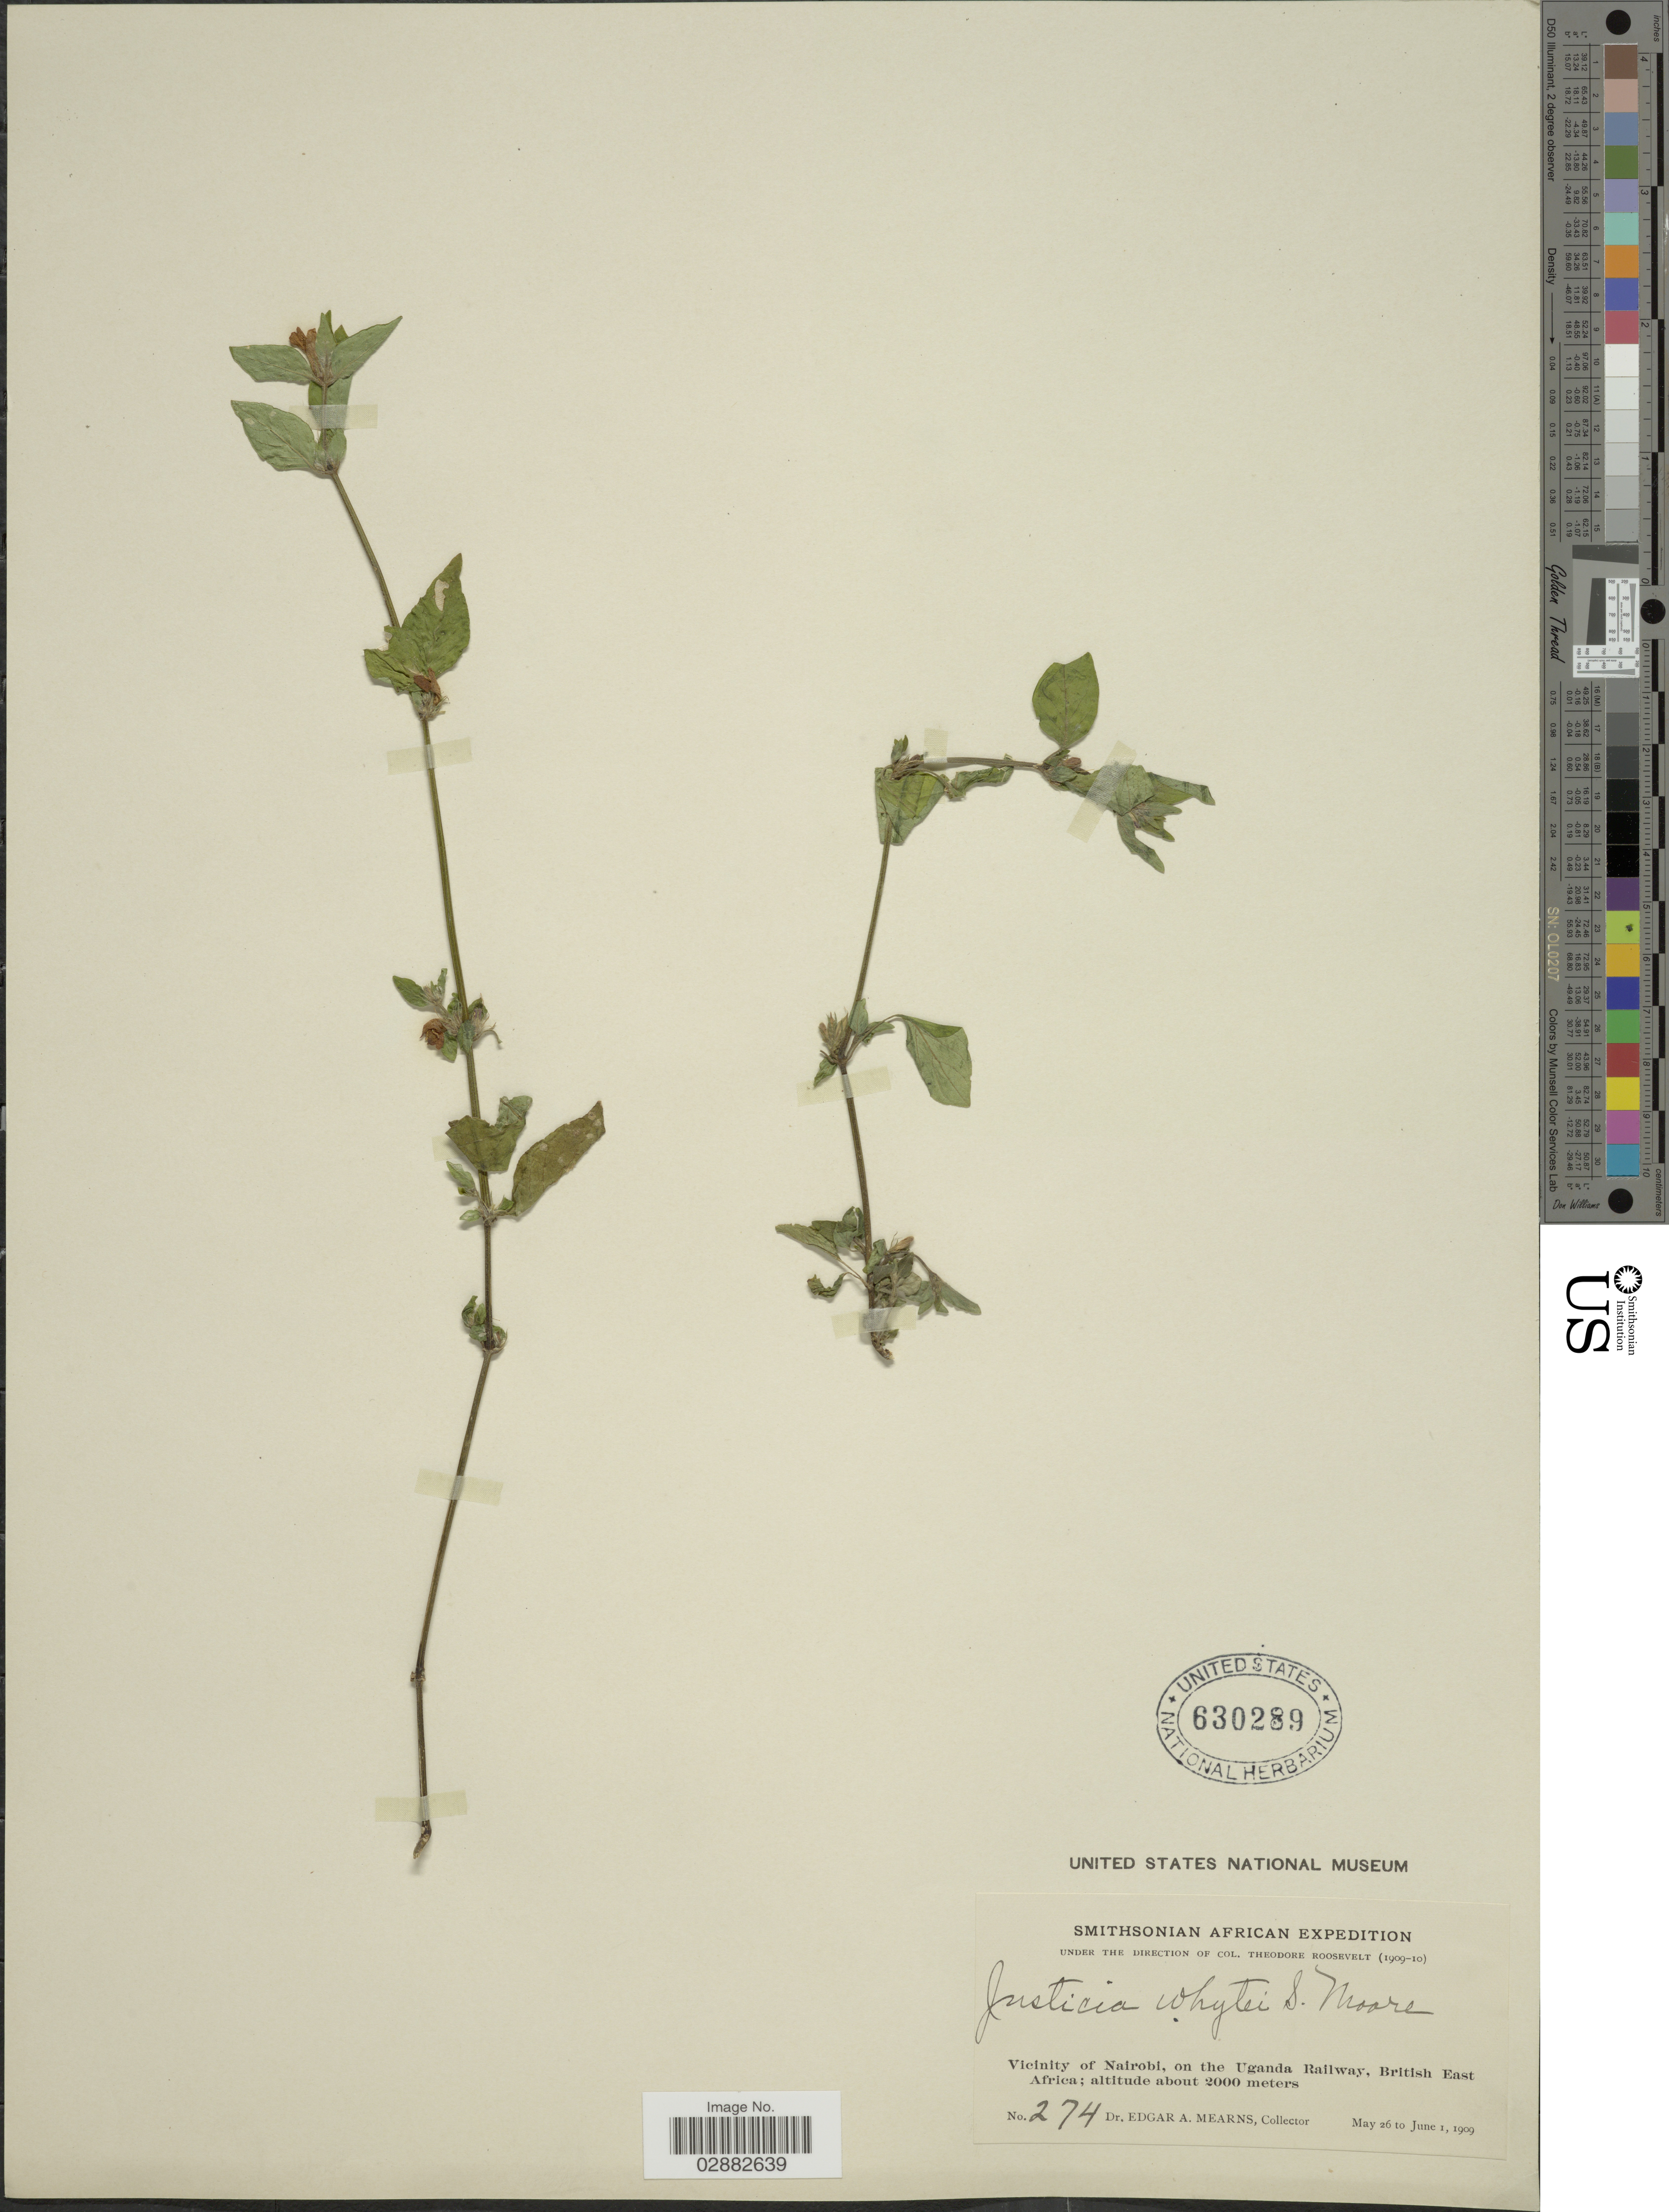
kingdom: Plantae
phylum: Tracheophyta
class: Magnoliopsida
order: Lamiales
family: Acanthaceae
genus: Justicia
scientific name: Justicia whytei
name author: S. Moore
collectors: E. A. Mearns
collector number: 274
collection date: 1909-05-26/1909-06-01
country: Kenya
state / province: Nairobi Area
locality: Vicinity of Nairobi, on the Uganda Railway, British East Africa.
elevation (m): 2000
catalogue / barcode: US 630289